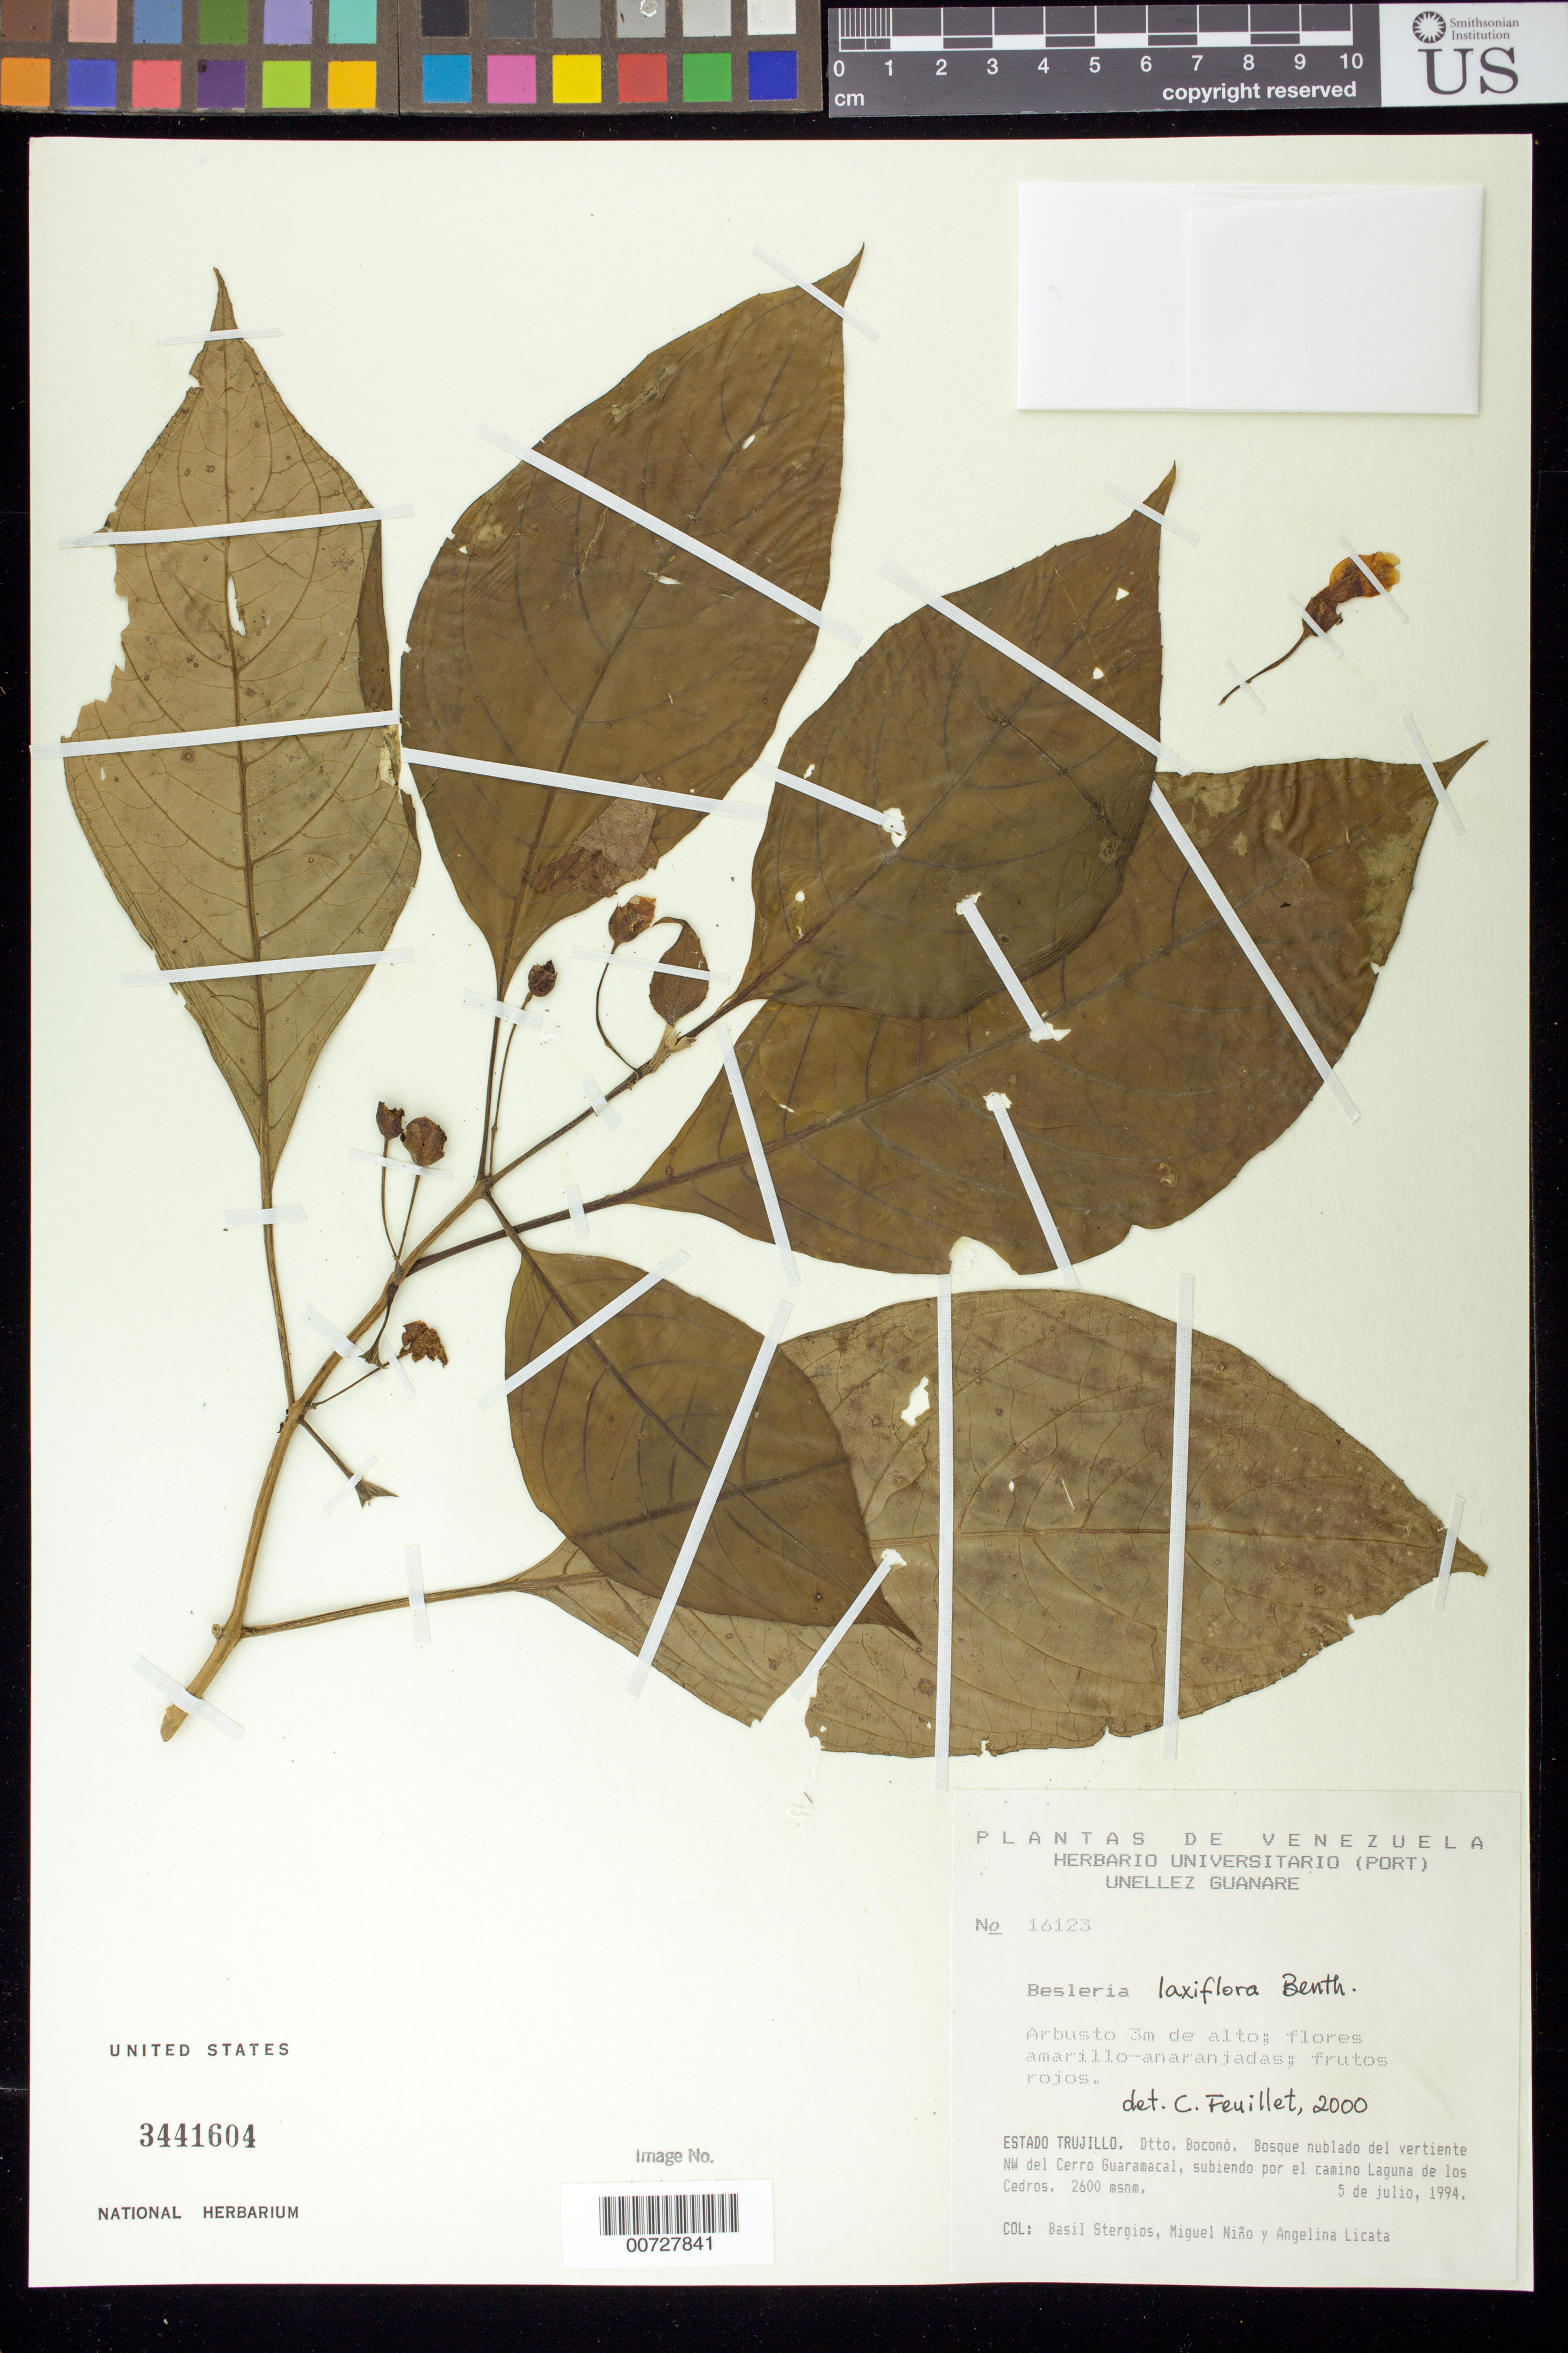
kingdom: Plantae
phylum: Tracheophyta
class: Magnoliopsida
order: Lamiales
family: Gesneriaceae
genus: Besleria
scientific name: Besleria laxiflora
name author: Benth.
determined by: Feuillet, C.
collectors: B. G. Stergios, S. M. Niño & A. Licata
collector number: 16123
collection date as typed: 05 Jul 1994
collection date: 1994-07-05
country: Venezuela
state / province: Trujillo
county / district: Boconó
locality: Cerro Guaramacal, vertiente NW del subiendo por el camino Laguna de los Cedros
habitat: Bosque nublado.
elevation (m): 2600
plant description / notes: PORT, US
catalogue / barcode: US 3441604